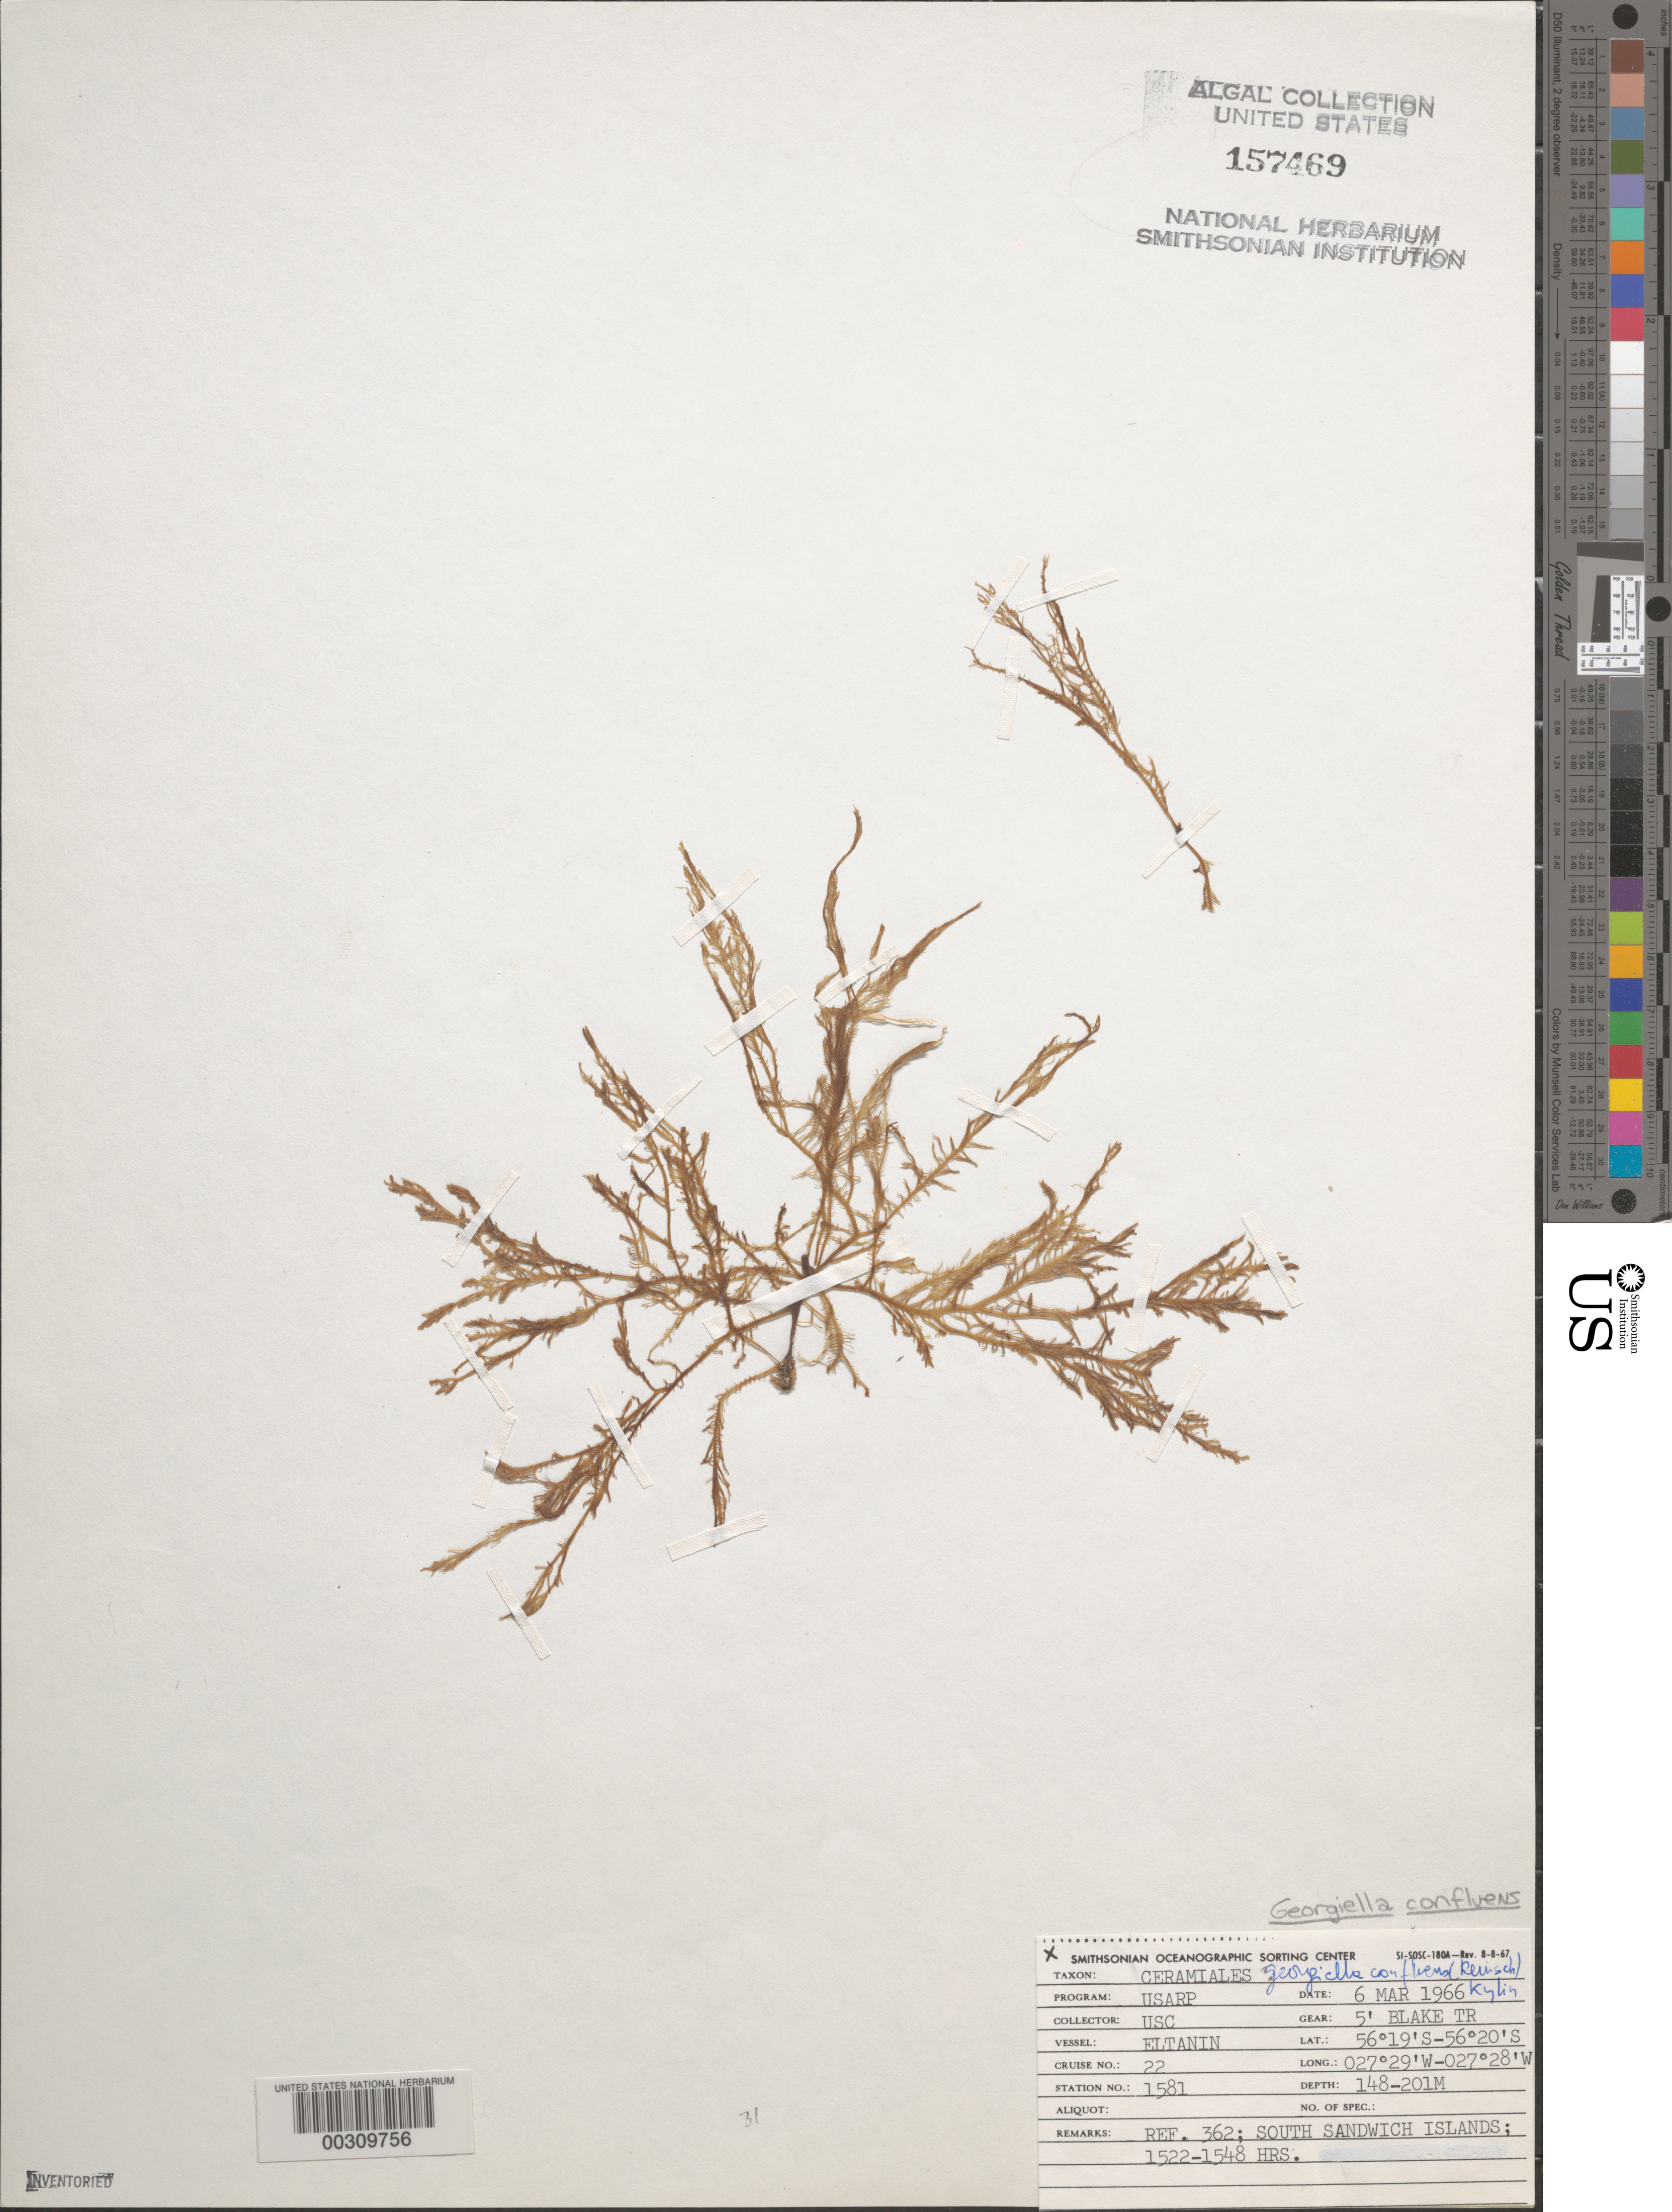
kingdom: Plantae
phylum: Rhodophyta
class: Florideophyceae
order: Ceramiales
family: Wrangeliaceae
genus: Georgiella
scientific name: Georgiella confluens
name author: (Reinsch) Kylin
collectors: USC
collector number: Station 1581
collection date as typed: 06 Mar 1966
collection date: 1966-03-06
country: Falkland Islands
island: South Sandwich Is.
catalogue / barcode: US 157469